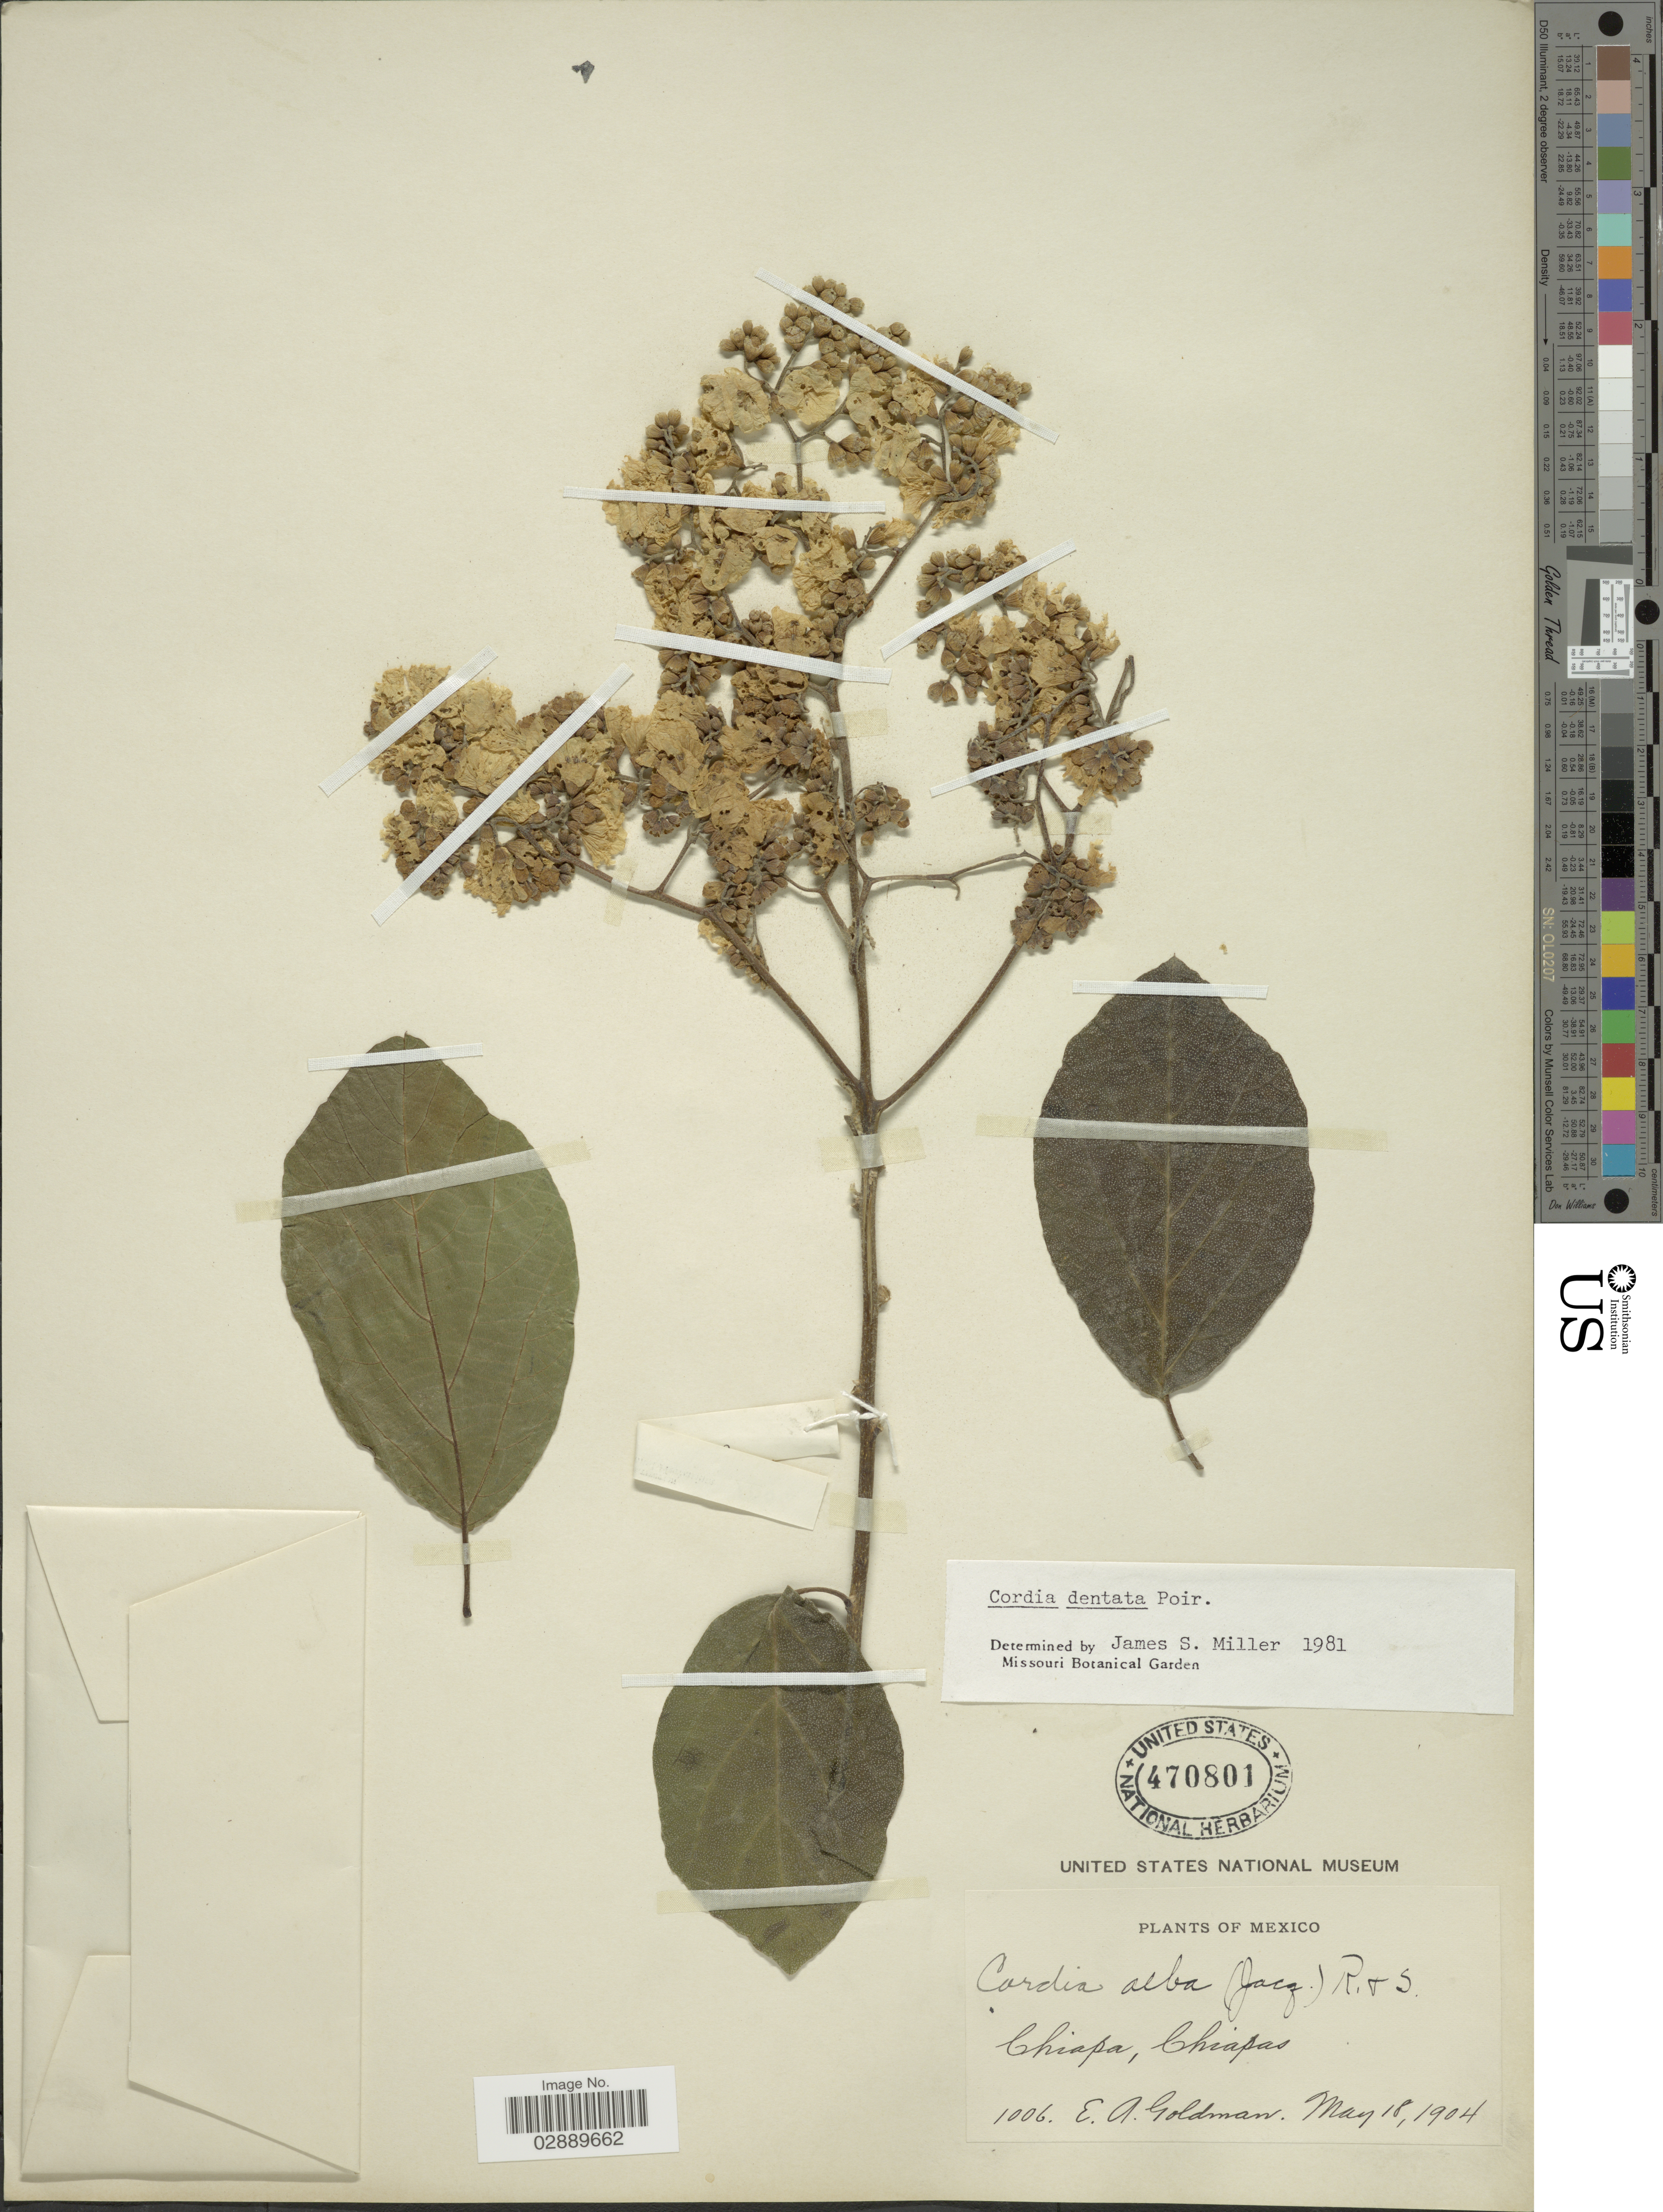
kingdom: Plantae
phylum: Tracheophyta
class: Magnoliopsida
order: Boraginales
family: Cordiaceae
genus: Cordia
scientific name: Cordia dentata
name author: Poir.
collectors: E. A. Goldman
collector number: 1006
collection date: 1904-05-18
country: Mexico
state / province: Chiapas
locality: Chiapa.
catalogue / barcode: US 470801